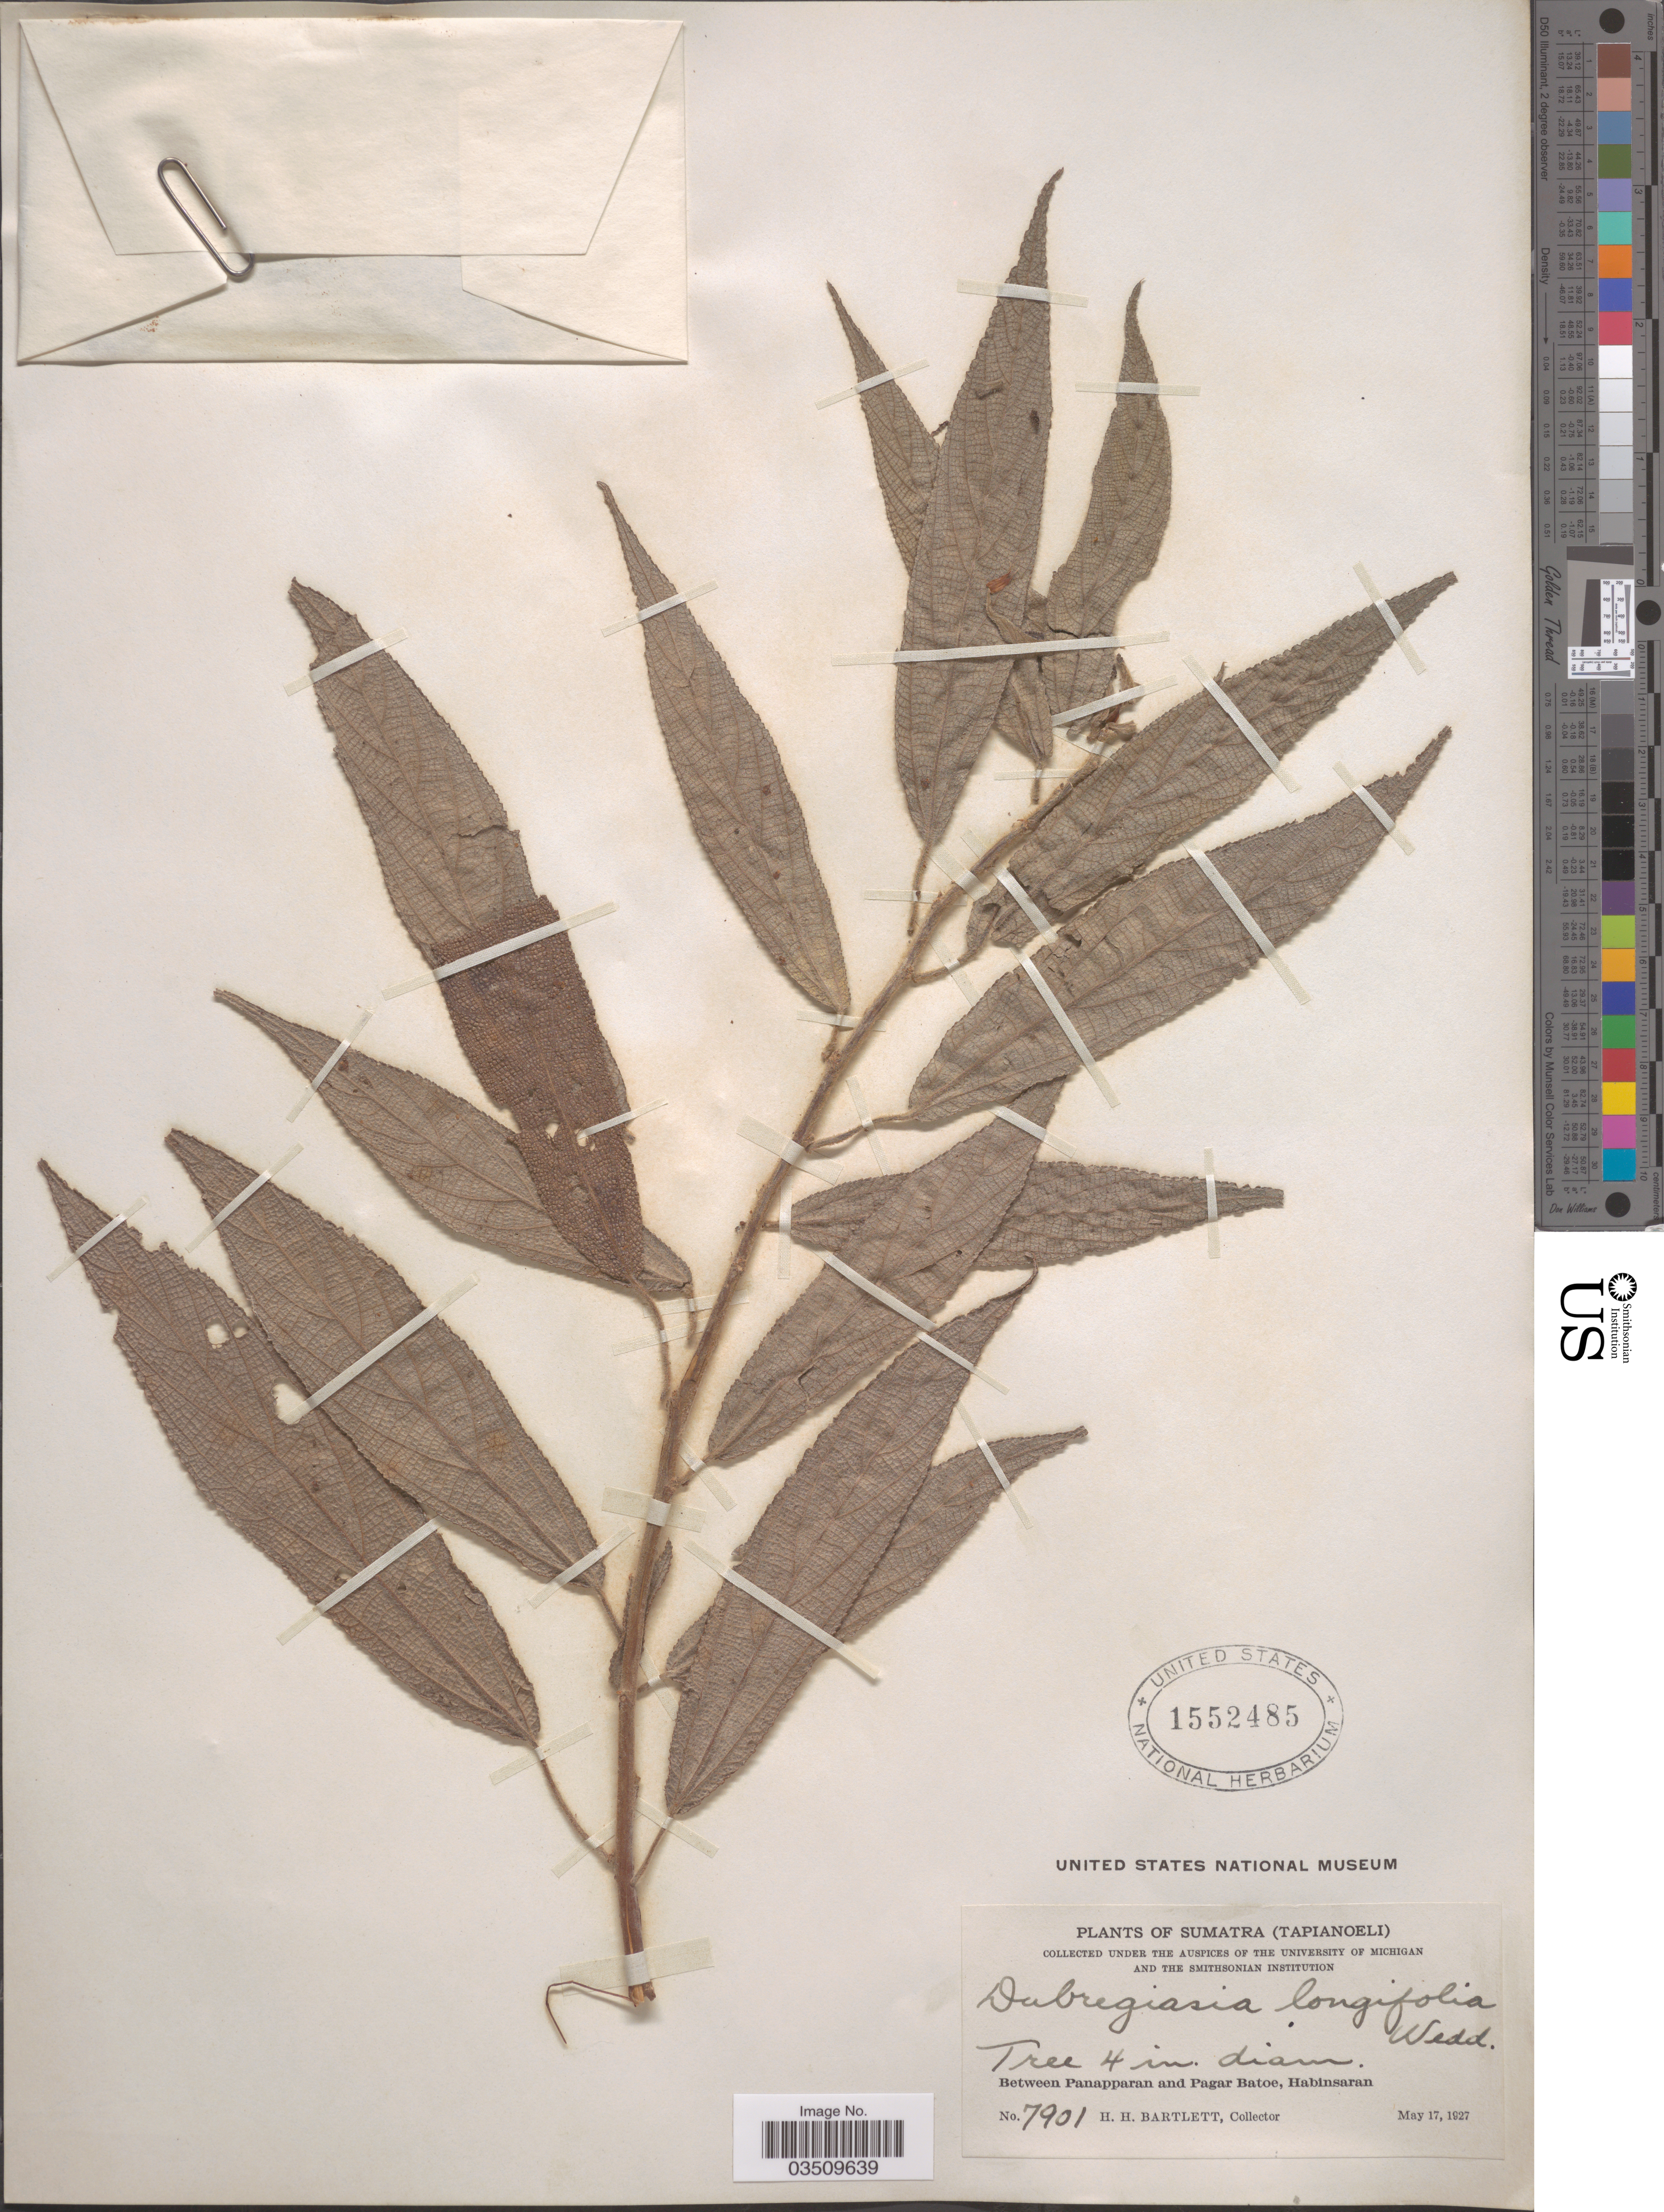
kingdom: Plantae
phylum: Tracheophyta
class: Magnoliopsida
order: Rosales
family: Urticaceae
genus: Debregeasia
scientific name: Debregeasia longifolia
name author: (Burm. f.) Wedd.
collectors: H. H. Bartlett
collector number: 7901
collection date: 1927-05-17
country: Indonesia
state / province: Sumatra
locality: (Tapianoeli). Between Panapparan and Pagar Batoe, Habinsaran.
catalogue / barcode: US 1552485